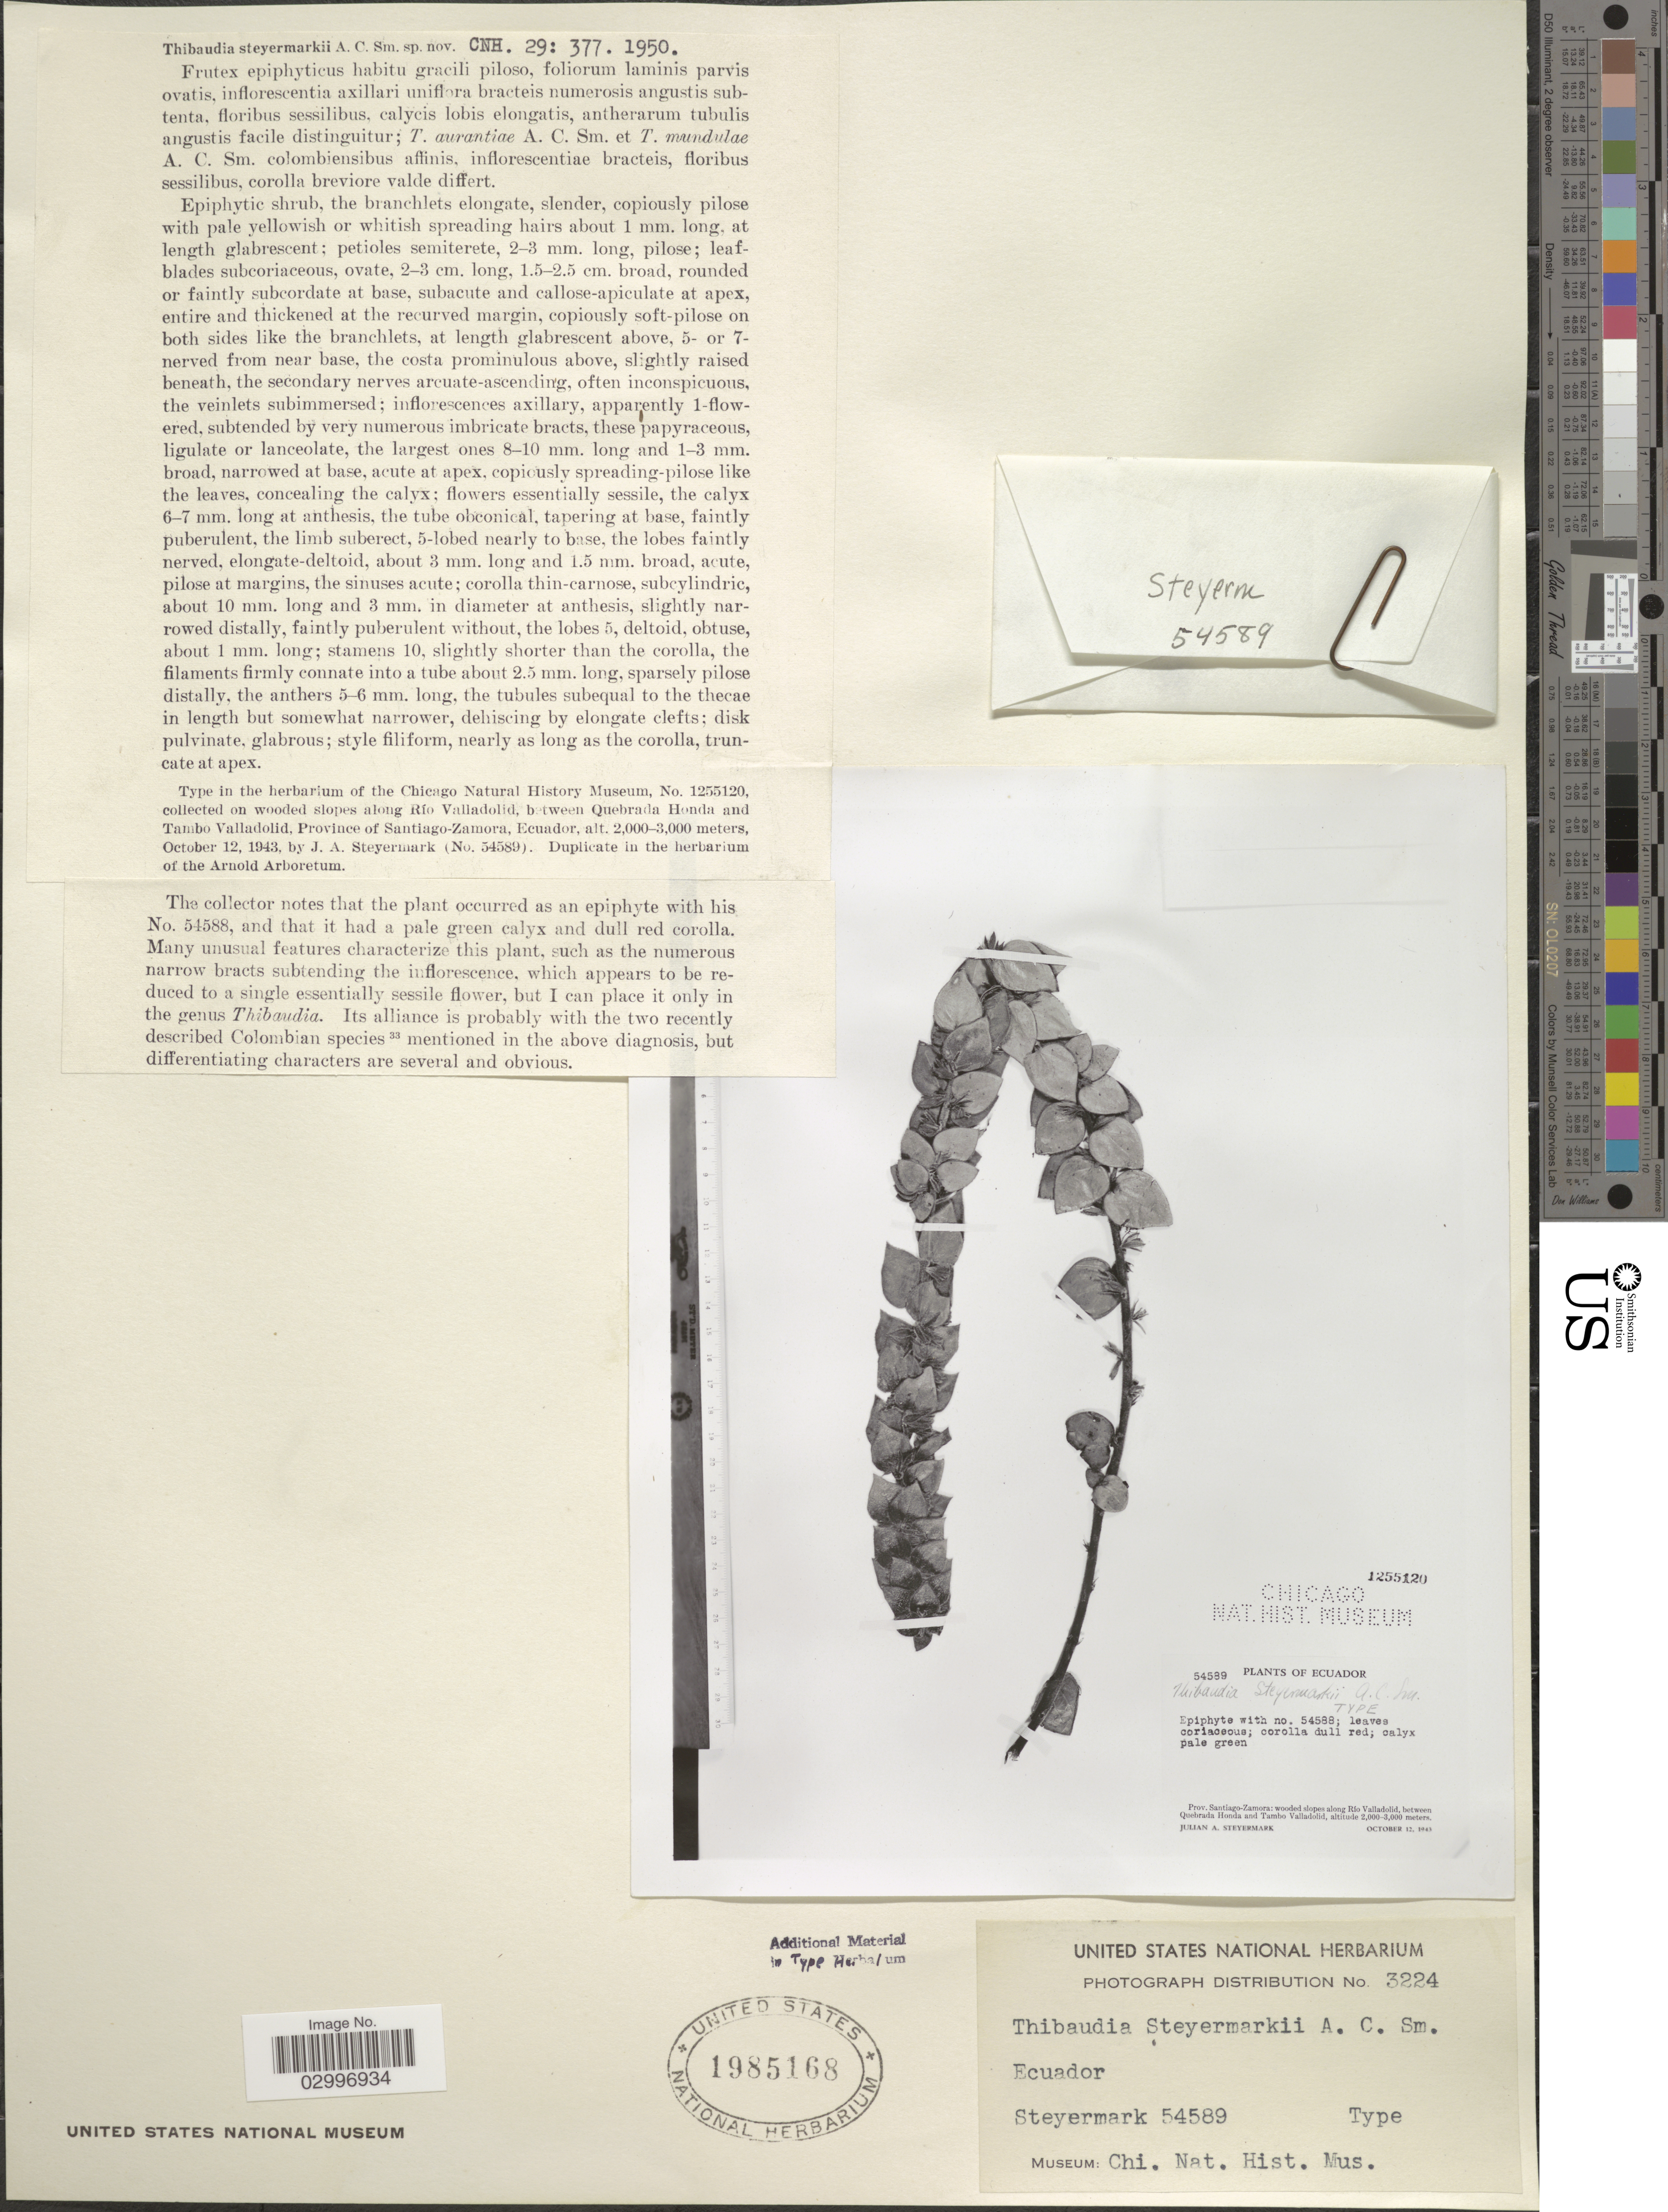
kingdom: Plantae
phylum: Tracheophyta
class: Magnoliopsida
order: Ericales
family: Ericaceae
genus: Thibaudia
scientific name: Thibaudia steyermarkii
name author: A.C. Sm.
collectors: J. Steyermark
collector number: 54589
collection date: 1943-10-12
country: Ecuador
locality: Prov. Santiago-Zamora: wooded slopes along Río Valladolid, between Quebrada Honda and Tambo Valladolid.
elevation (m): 2000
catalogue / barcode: US 1985168